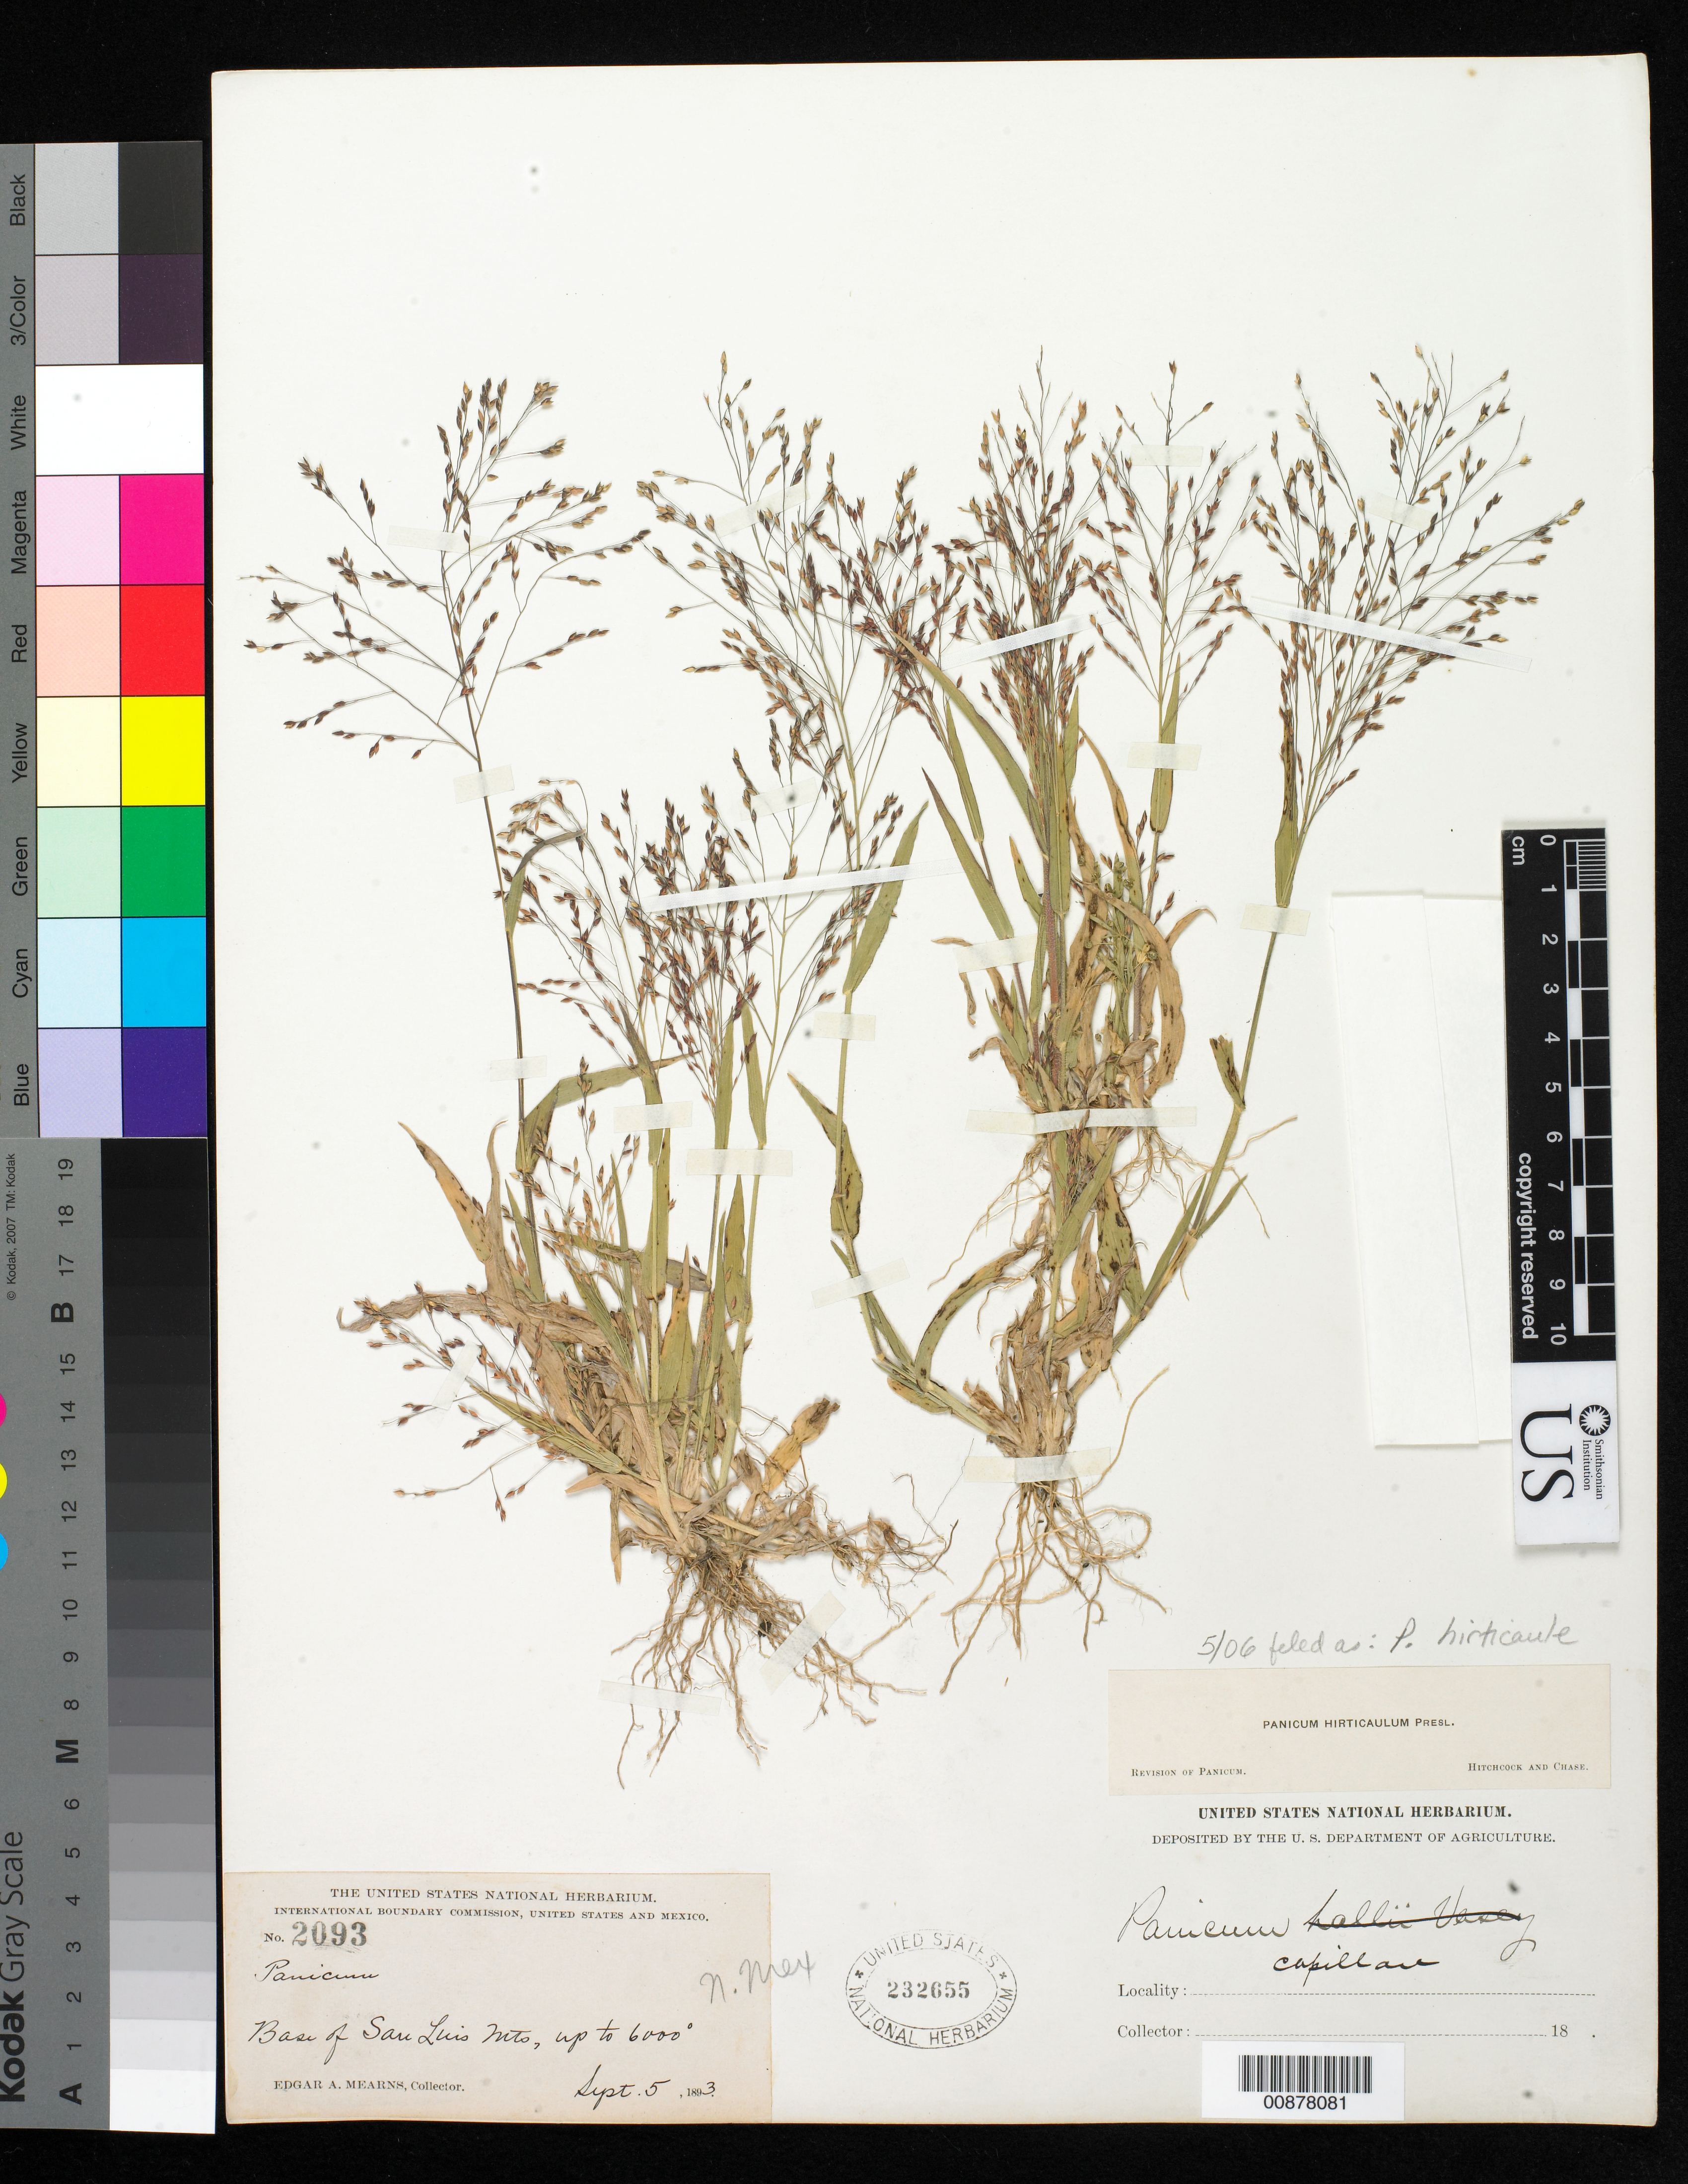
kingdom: Plantae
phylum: Tracheophyta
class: Liliopsida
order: Poales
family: Poaceae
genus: Panicum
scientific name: Panicum hirticaule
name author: J. Presl in C. Presl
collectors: E. A. Mearns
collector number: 2093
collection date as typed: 05 Sep 1893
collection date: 1893-09-05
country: United States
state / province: New Mexico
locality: Base of San Luis Mts., New Mexico.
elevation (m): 1829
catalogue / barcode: US 232655